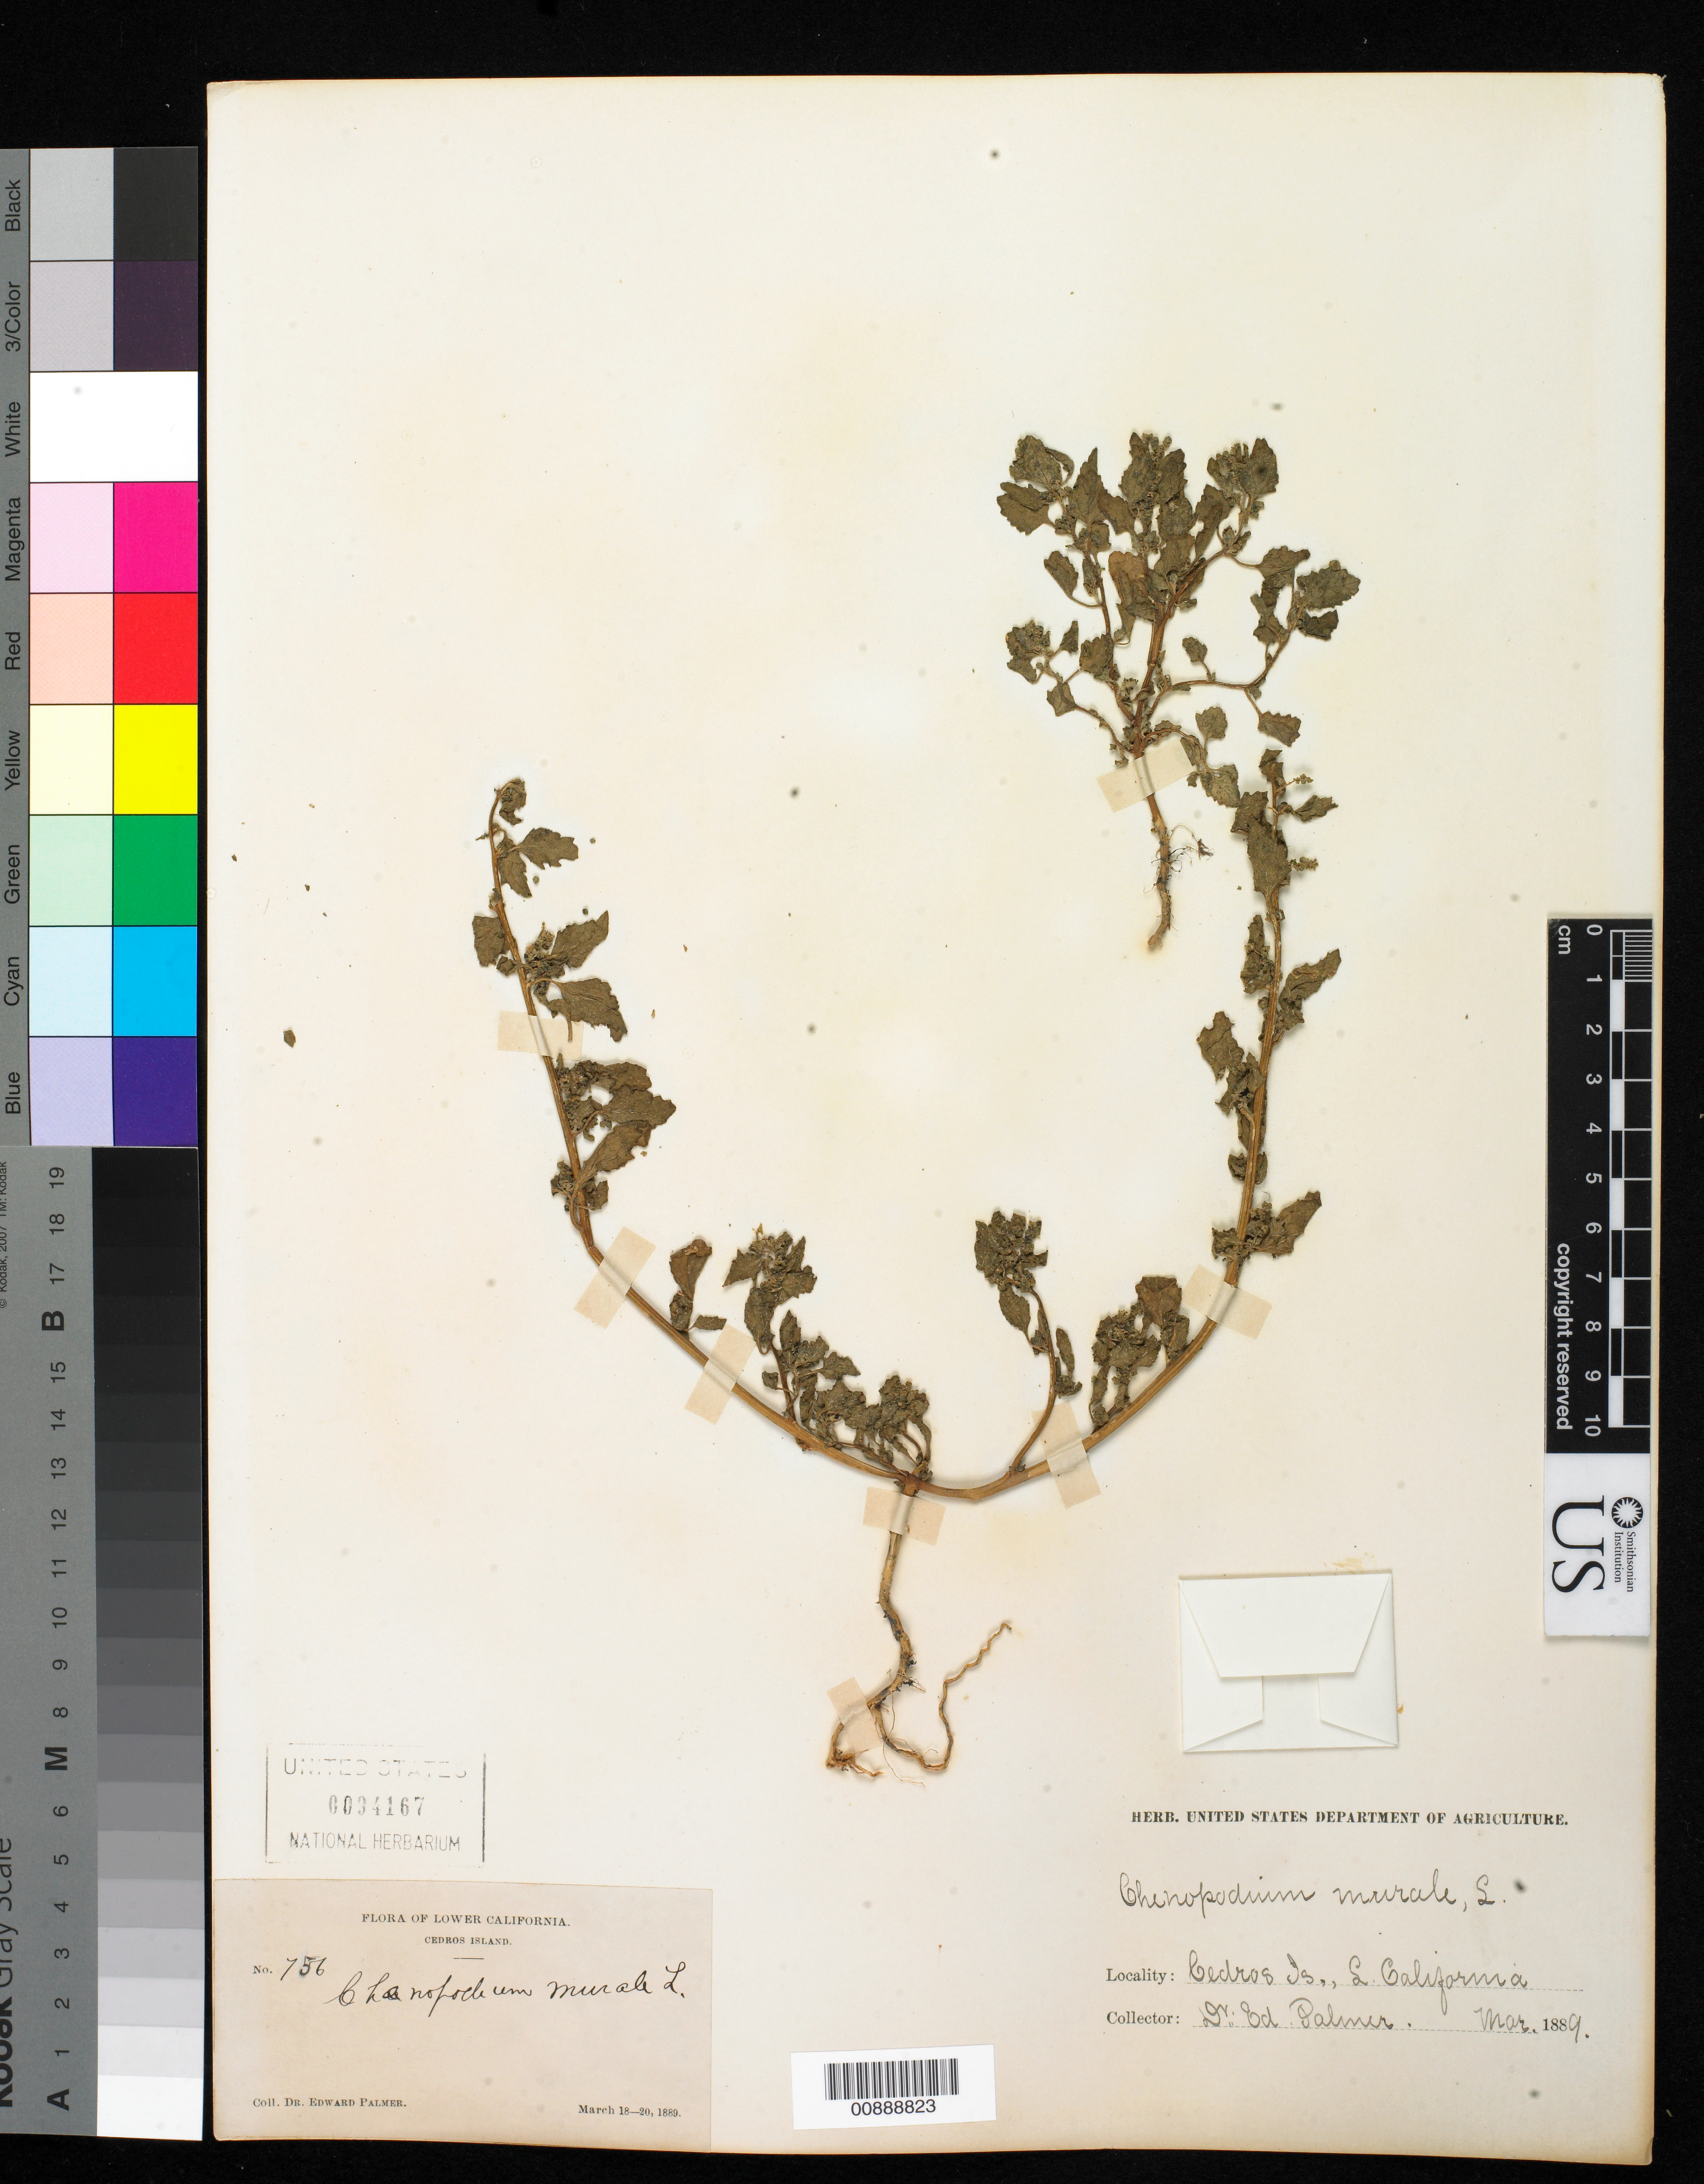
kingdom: Plantae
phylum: Tracheophyta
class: Magnoliopsida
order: Caryophyllales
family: Amaranthaceae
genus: Chenopodium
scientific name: Chenopodium murale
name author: L.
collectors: E. Palmer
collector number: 756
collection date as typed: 18 Mar 1889 to 20 Mar 1889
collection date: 1889-03-18/1889-03-20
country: Mexico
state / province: Baja California Norte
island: Cedros I.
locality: Cedros Island, Baja California.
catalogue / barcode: US 94167